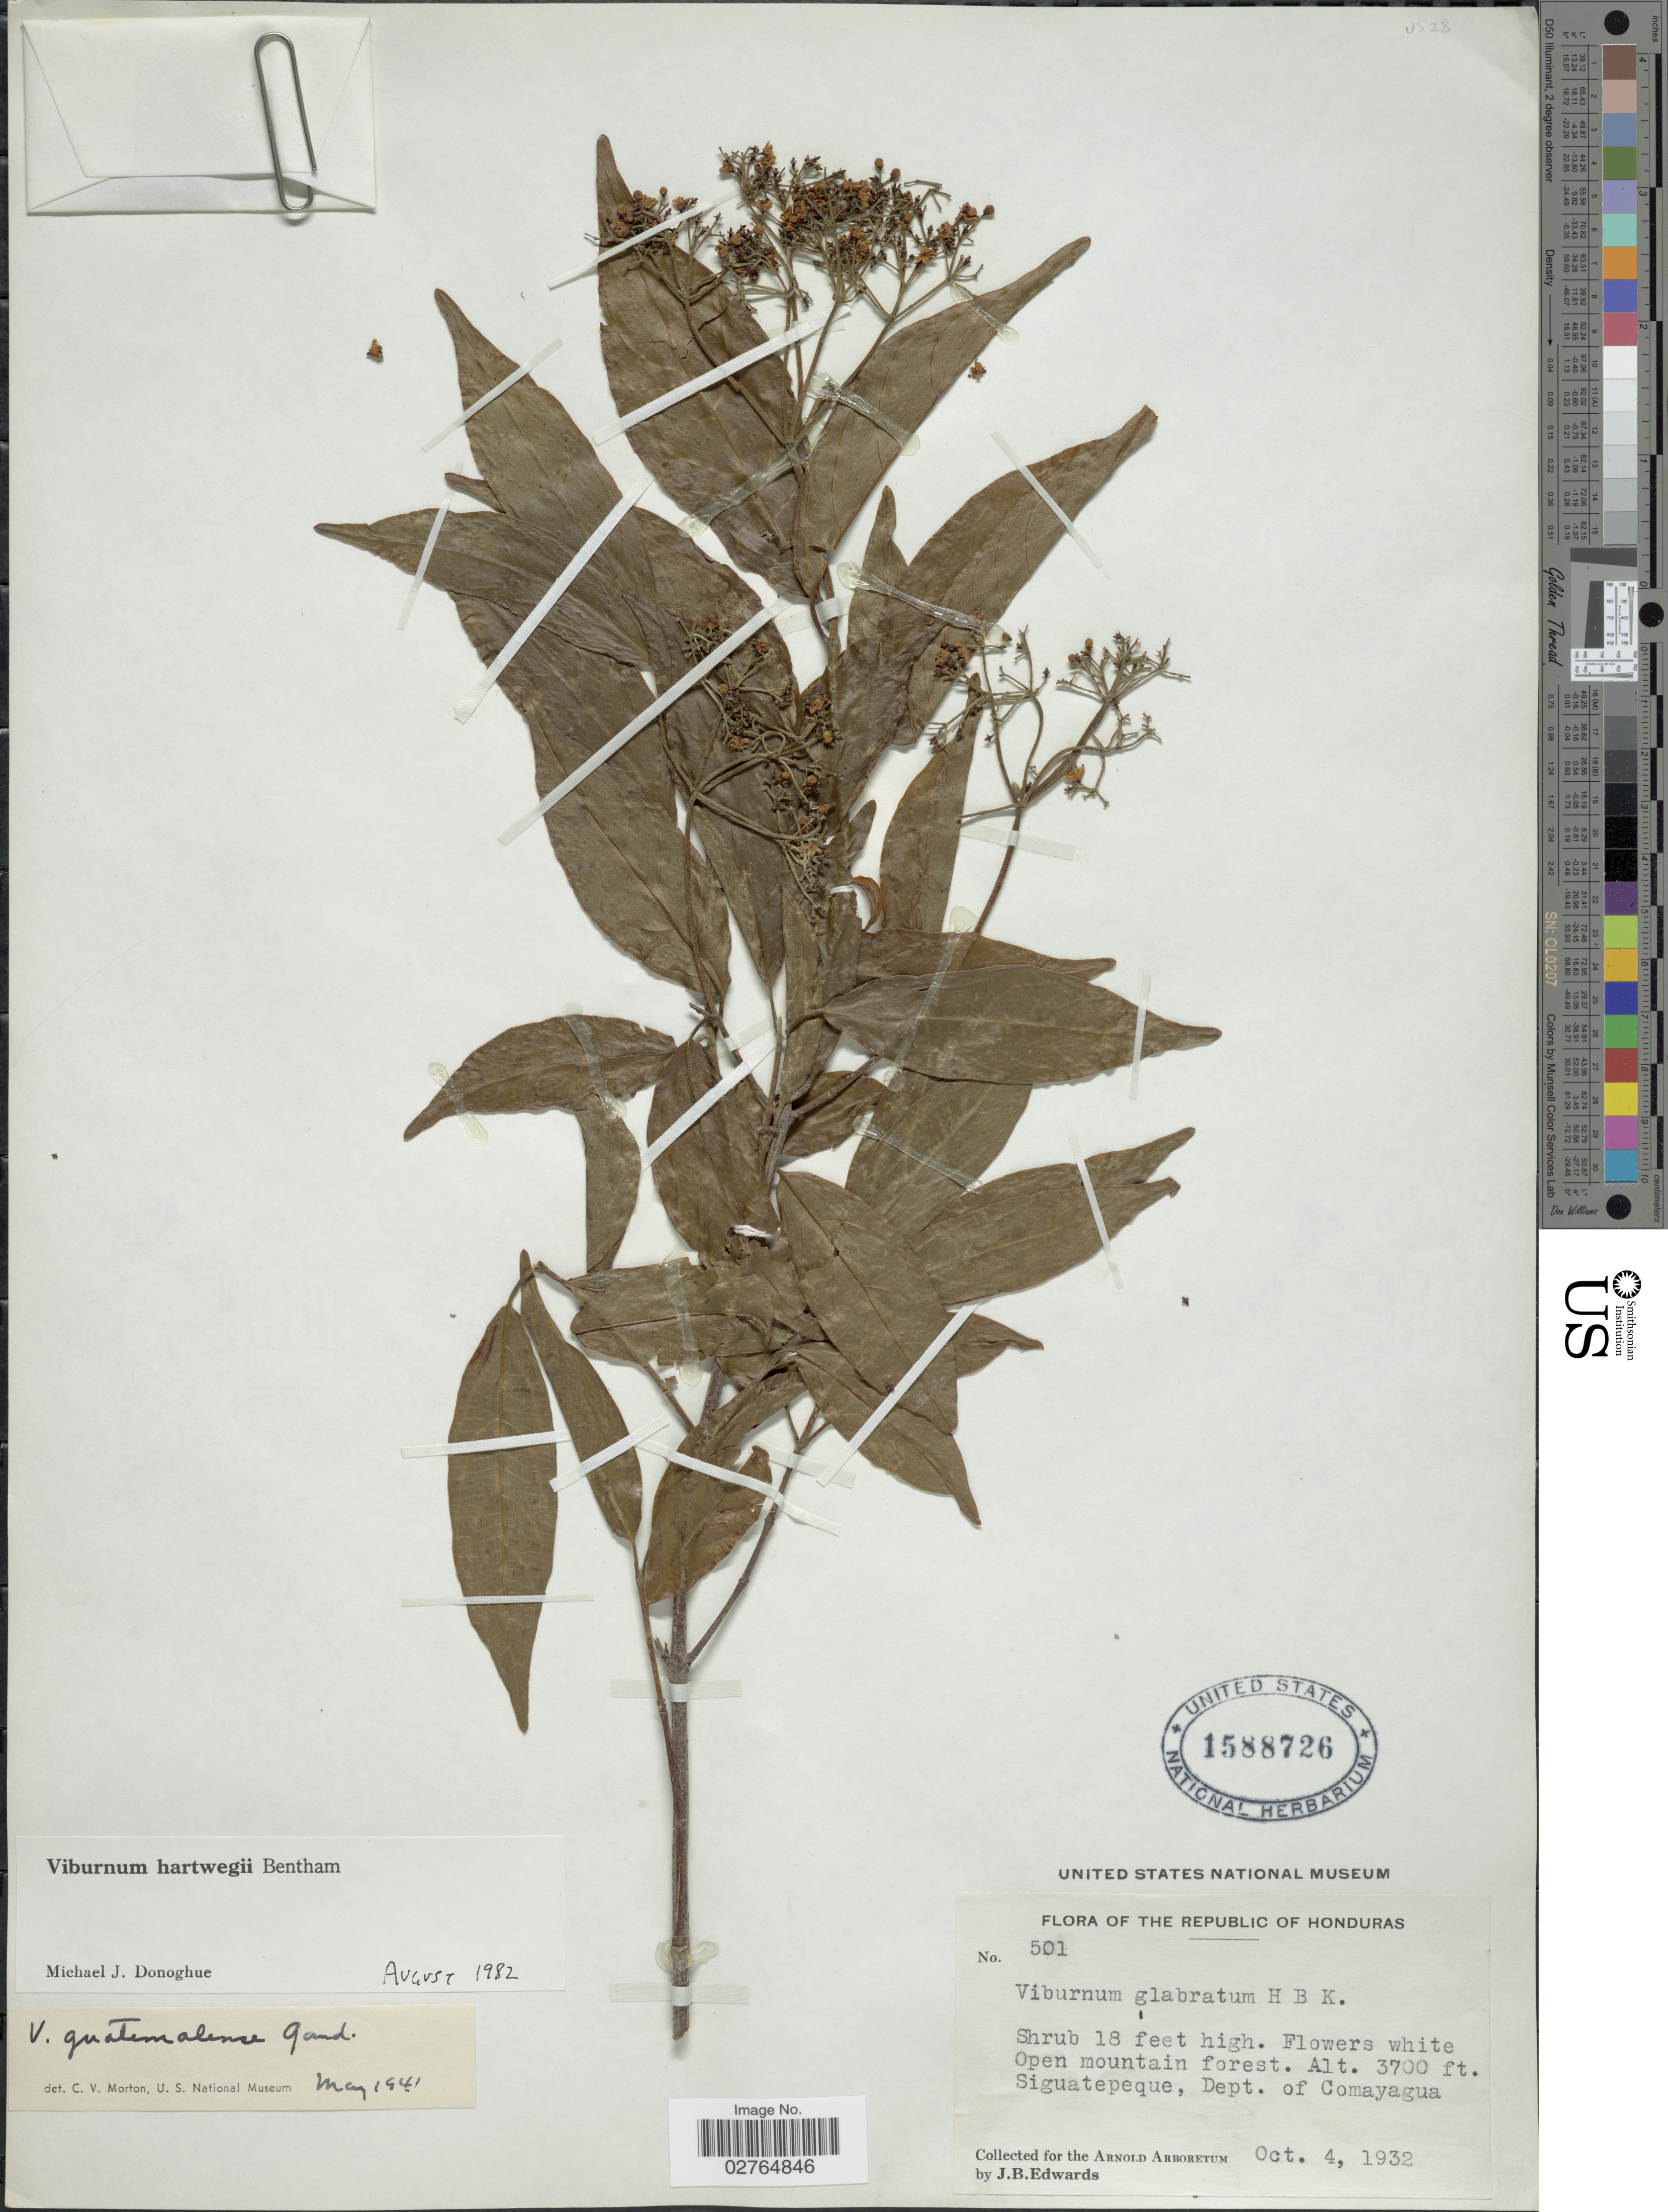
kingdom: Plantae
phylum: Tracheophyta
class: Magnoliopsida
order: Dipsacales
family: Viburnaceae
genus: Viburnum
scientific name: Viburnum hartwegii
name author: Benth.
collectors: J. B. Edwards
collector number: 501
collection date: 1932-10-04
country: Honduras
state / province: Comayagua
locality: Siguatepeque. Dept. of Comayagua.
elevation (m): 1128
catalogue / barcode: US 1588726